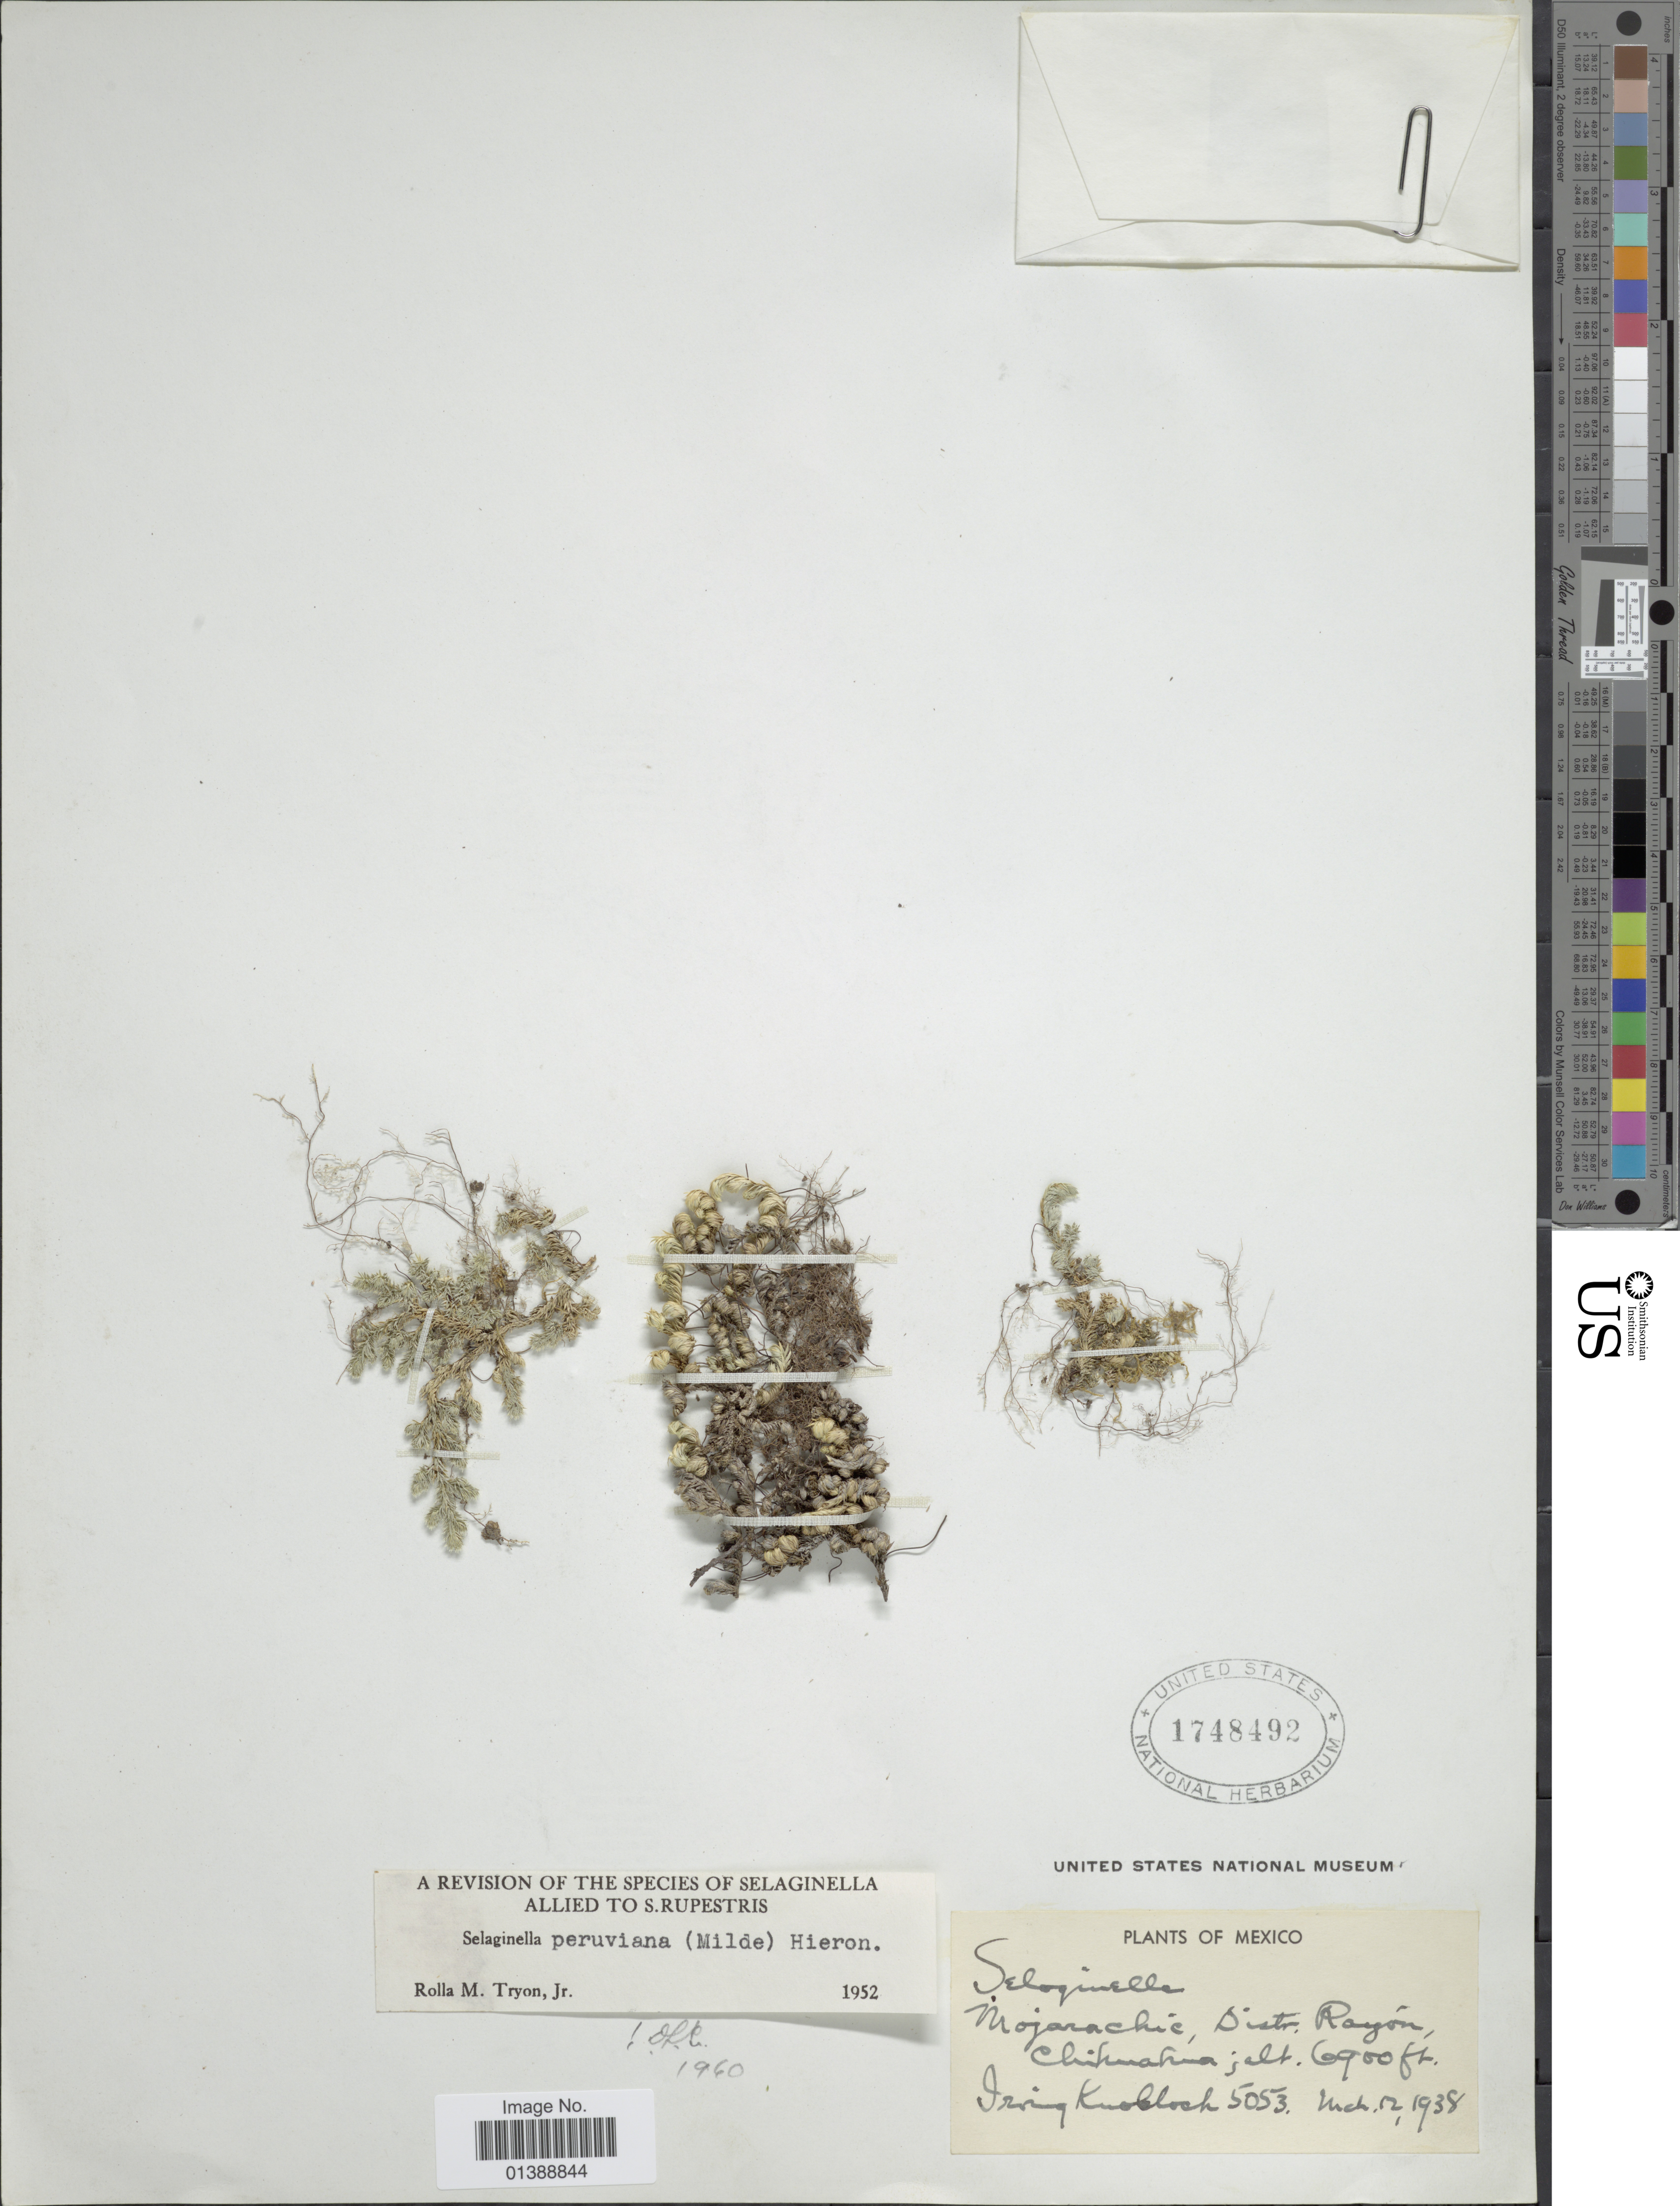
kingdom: Plantae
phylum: Tracheophyta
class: Lycopodiopsida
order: Selaginellales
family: Selaginellaceae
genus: Selaginella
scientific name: Selaginella peruviana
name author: (Milde) Hieron.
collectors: I. W. Knobloch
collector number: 5053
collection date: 1938-03-12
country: Mexico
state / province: Chihuahua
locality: Mojarachic, Distr. Rayón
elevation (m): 2103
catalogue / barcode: US 1748492